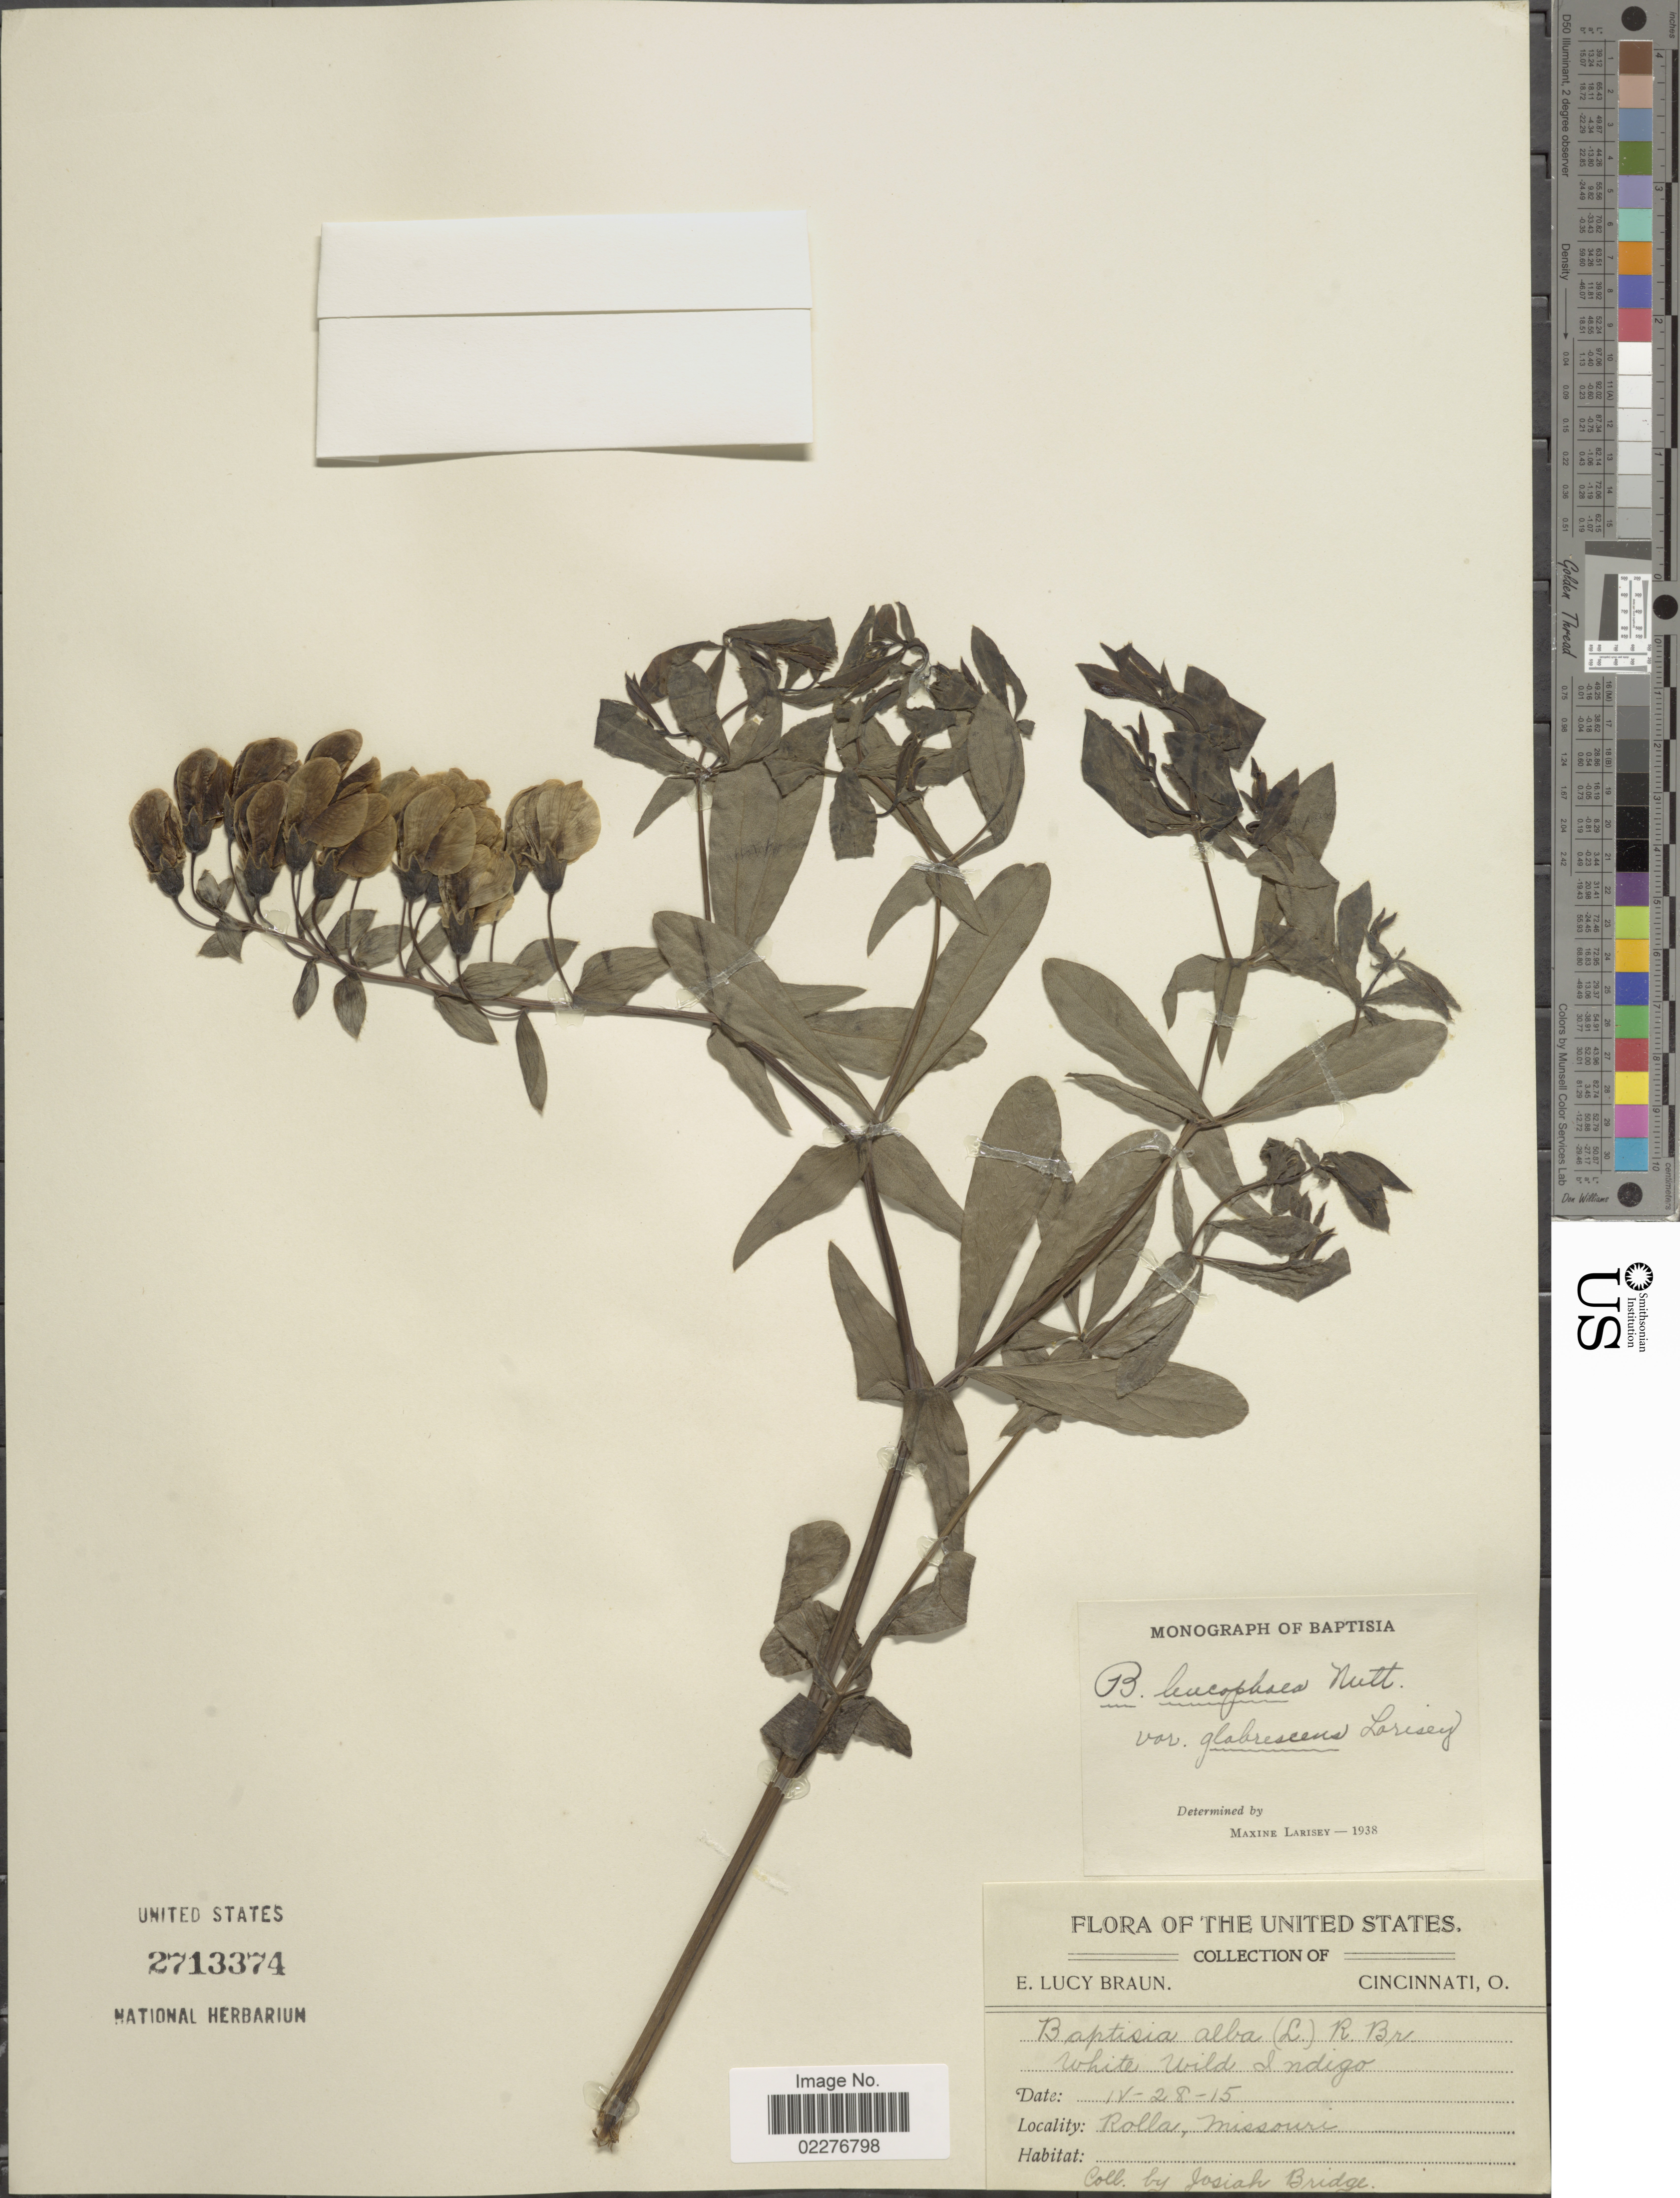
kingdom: Plantae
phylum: Tracheophyta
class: Magnoliopsida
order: Fabales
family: Fabaceae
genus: Baptisia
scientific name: Baptisia leucophaea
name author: Nutt.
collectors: E. L. Braun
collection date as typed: Transcribed d/m/y: 28/4/15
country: United States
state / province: Missouri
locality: Rolla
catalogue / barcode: US 2713374